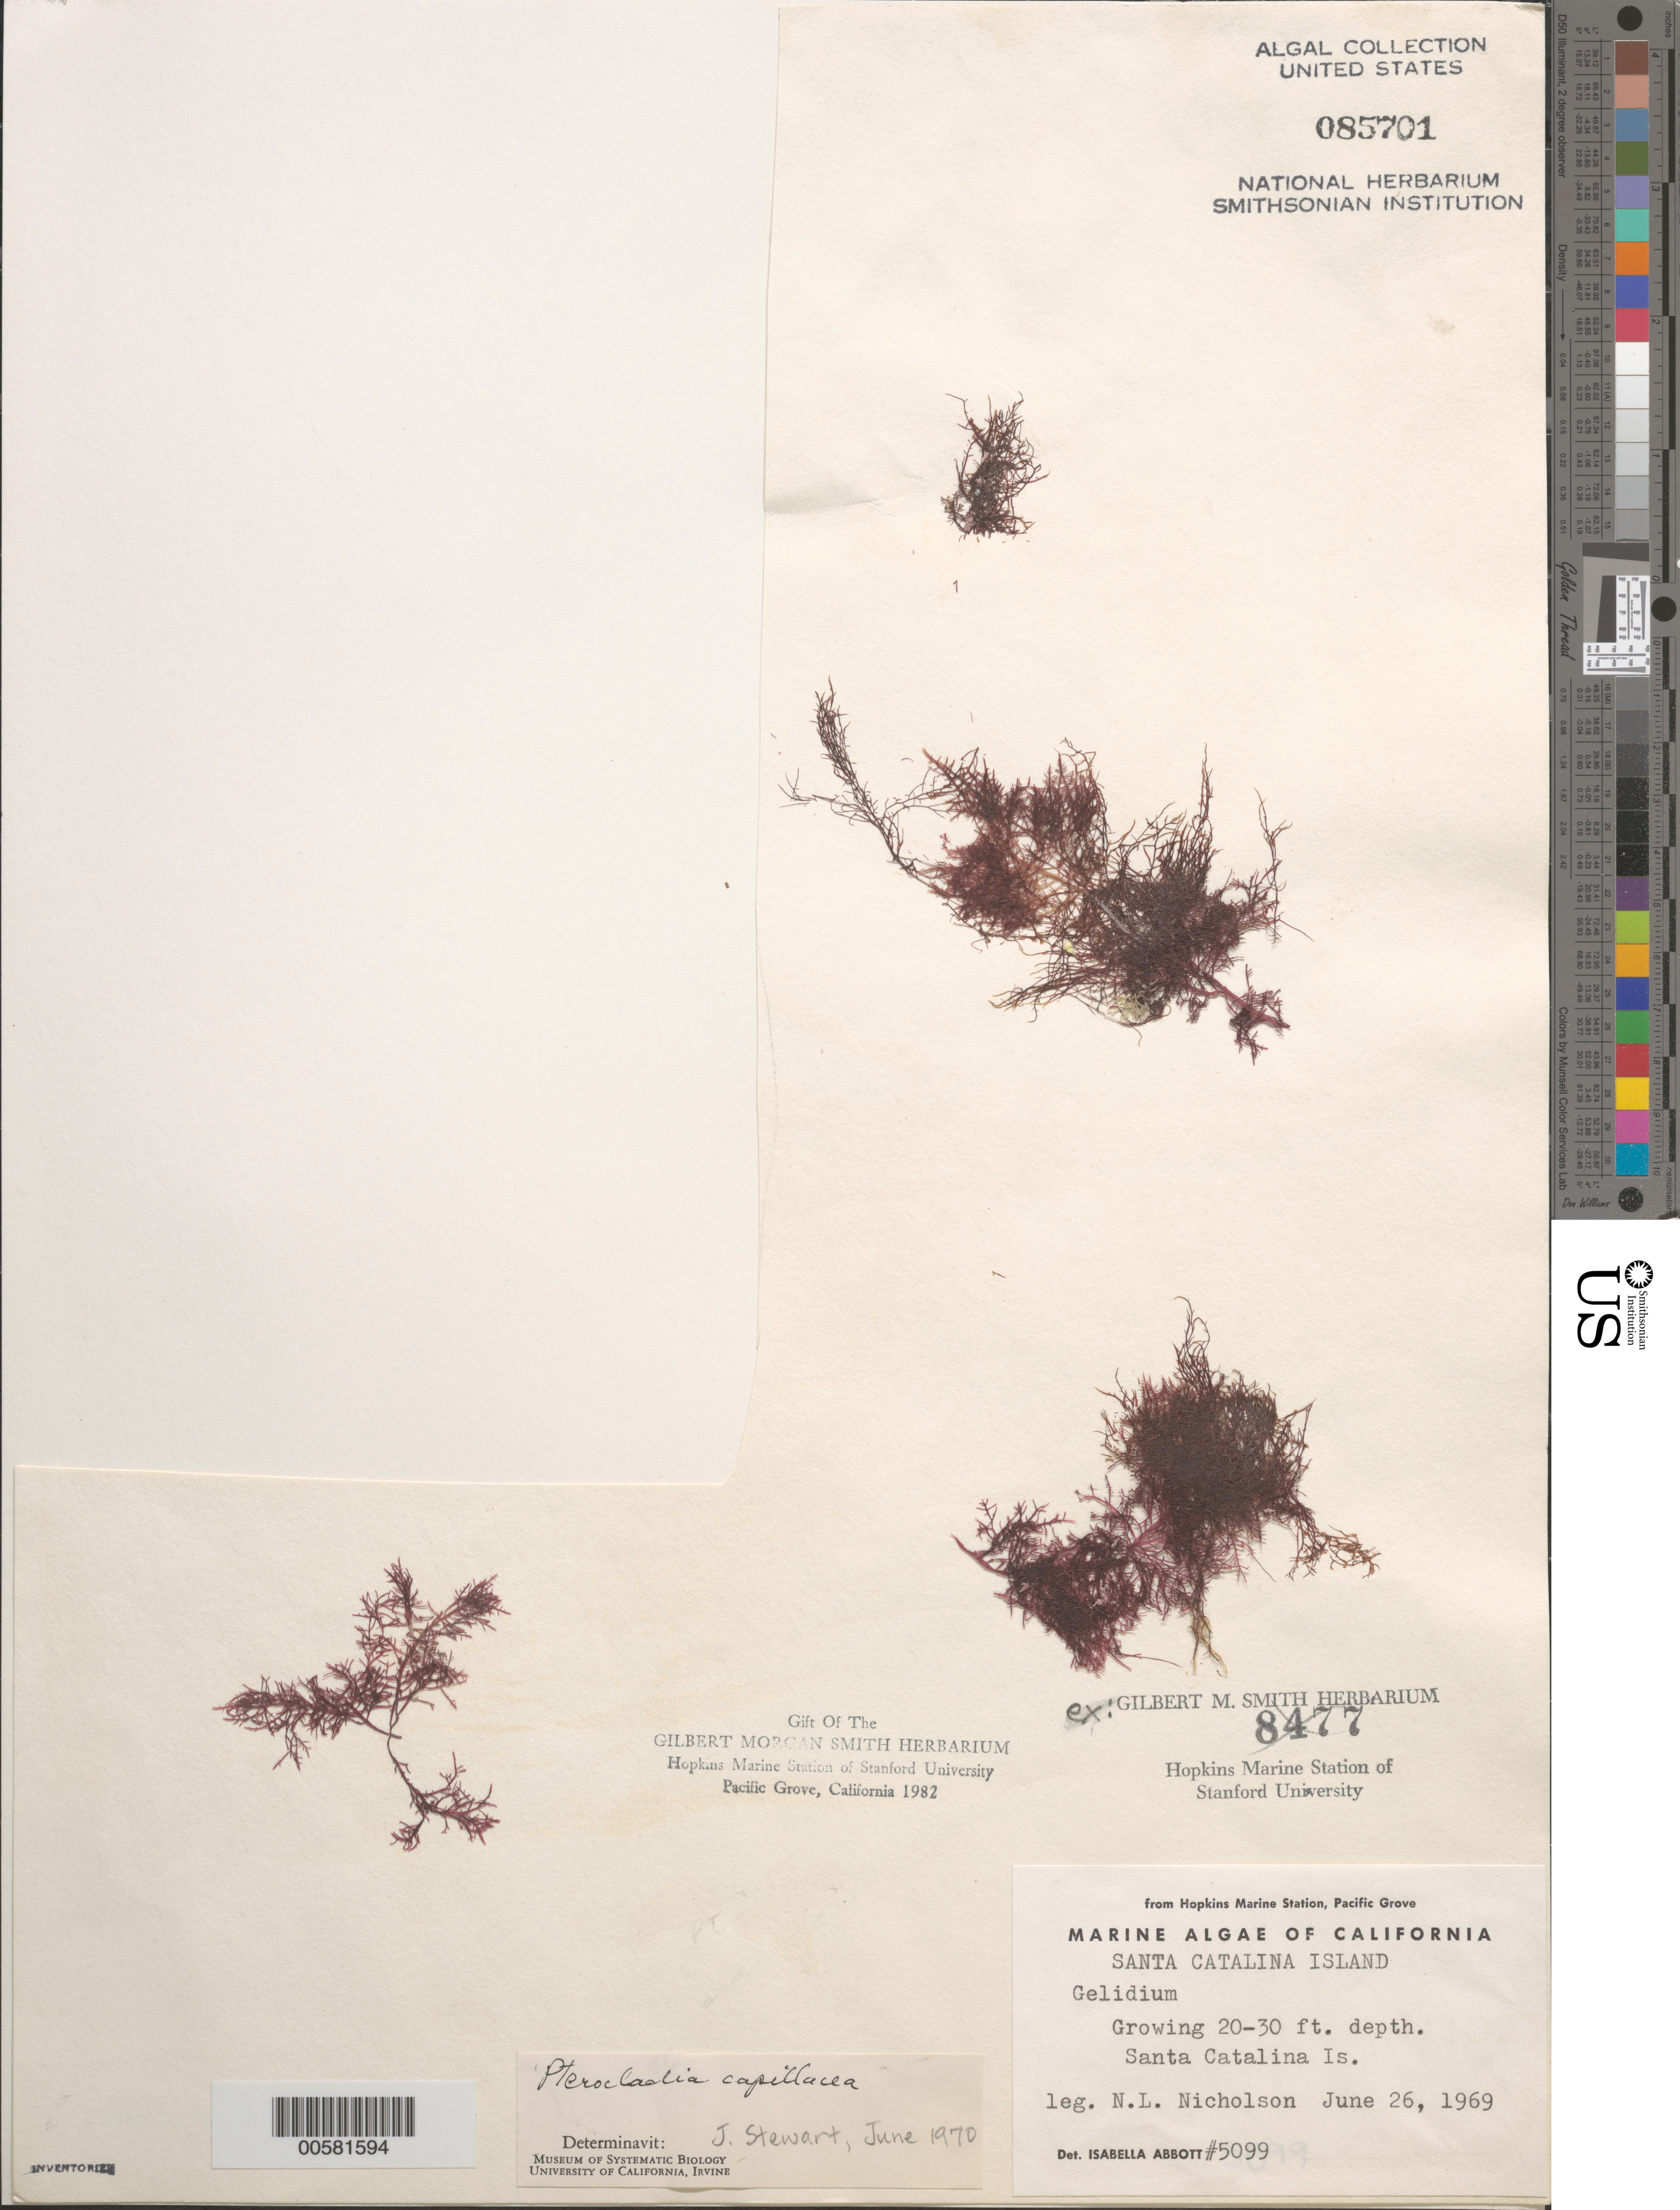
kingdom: Plantae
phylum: Rhodophyta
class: Florideophyceae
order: Gelidiales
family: Pterocladiaceae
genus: Pterocladiella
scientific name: Pterocladiella capillacea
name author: (S.G. Gmel.) Santelices & Hommers.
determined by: Algae name updating Project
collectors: N. Nicholson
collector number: IAA 5099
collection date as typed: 26 Jun 1969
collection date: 1969-06-26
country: United States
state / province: California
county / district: Los Angeles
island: Santa Catalina Island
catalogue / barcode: US 85701